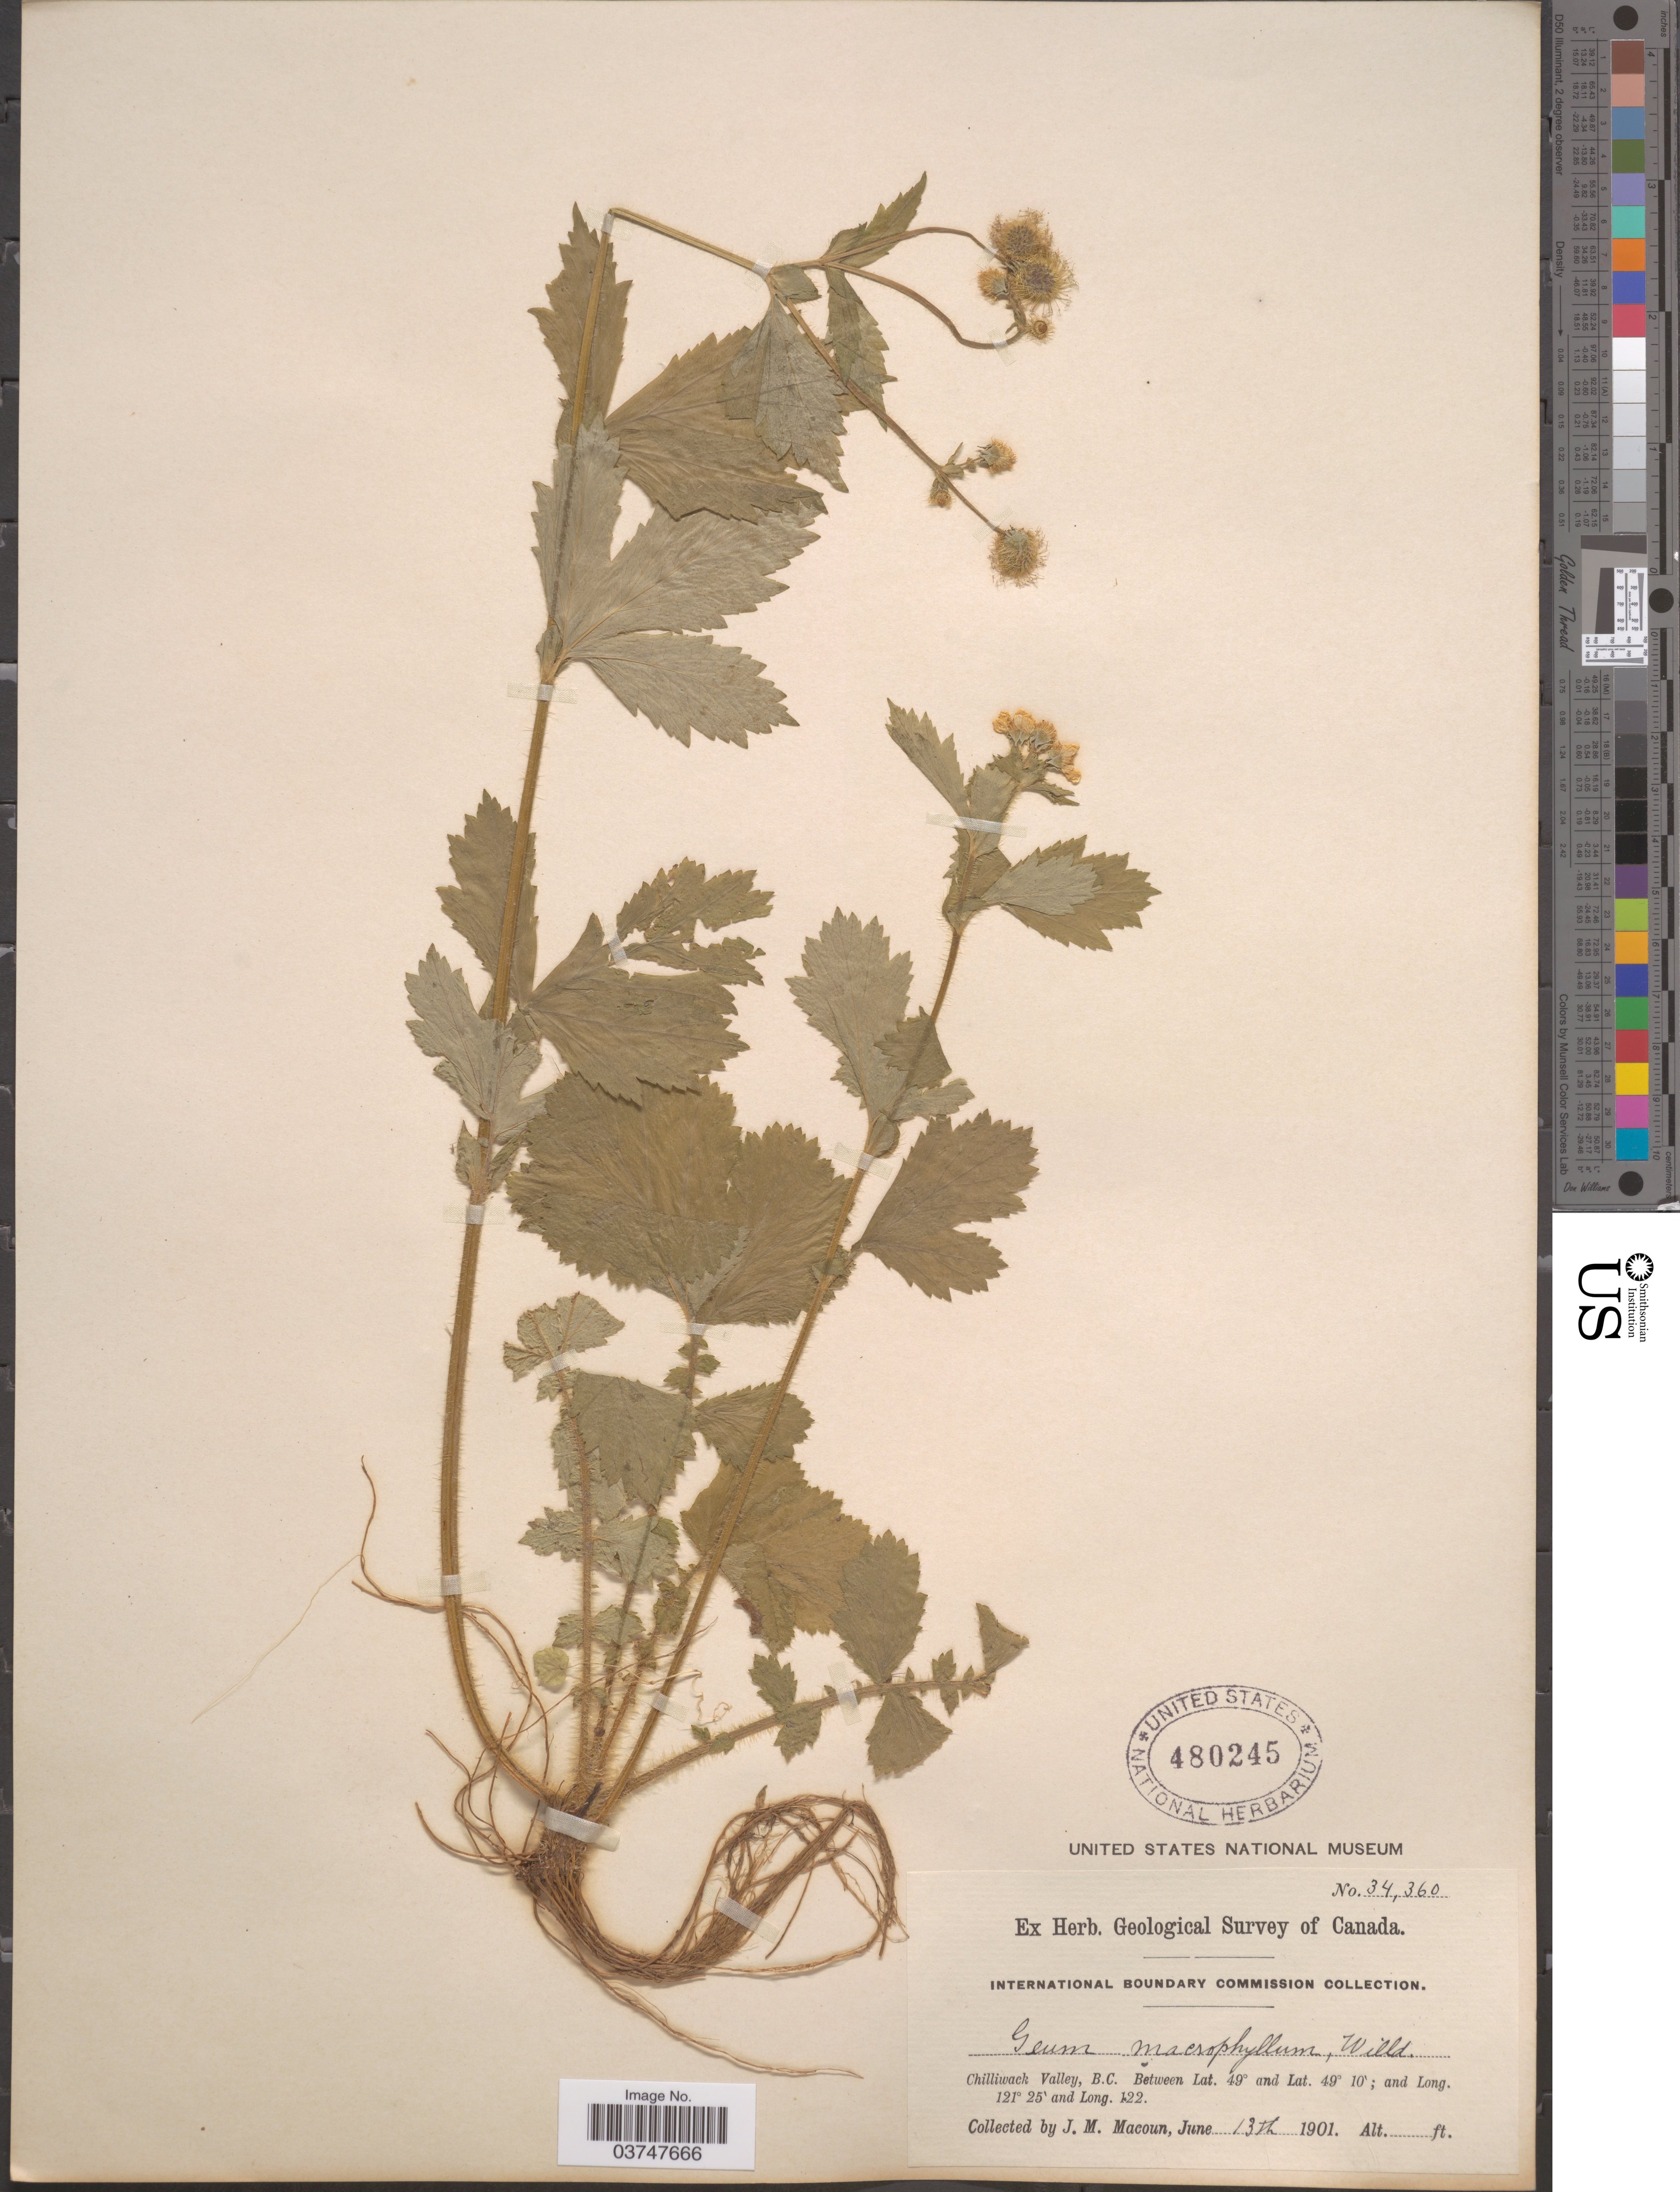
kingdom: Plantae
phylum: Tracheophyta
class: Magnoliopsida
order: Rosales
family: Rosaceae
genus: Geum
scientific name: Geum macrophyllum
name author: Willd.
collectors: J. M. Macoun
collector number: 34360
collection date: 1901-06-13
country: Canada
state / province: British Columbia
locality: Chilliwack Valley.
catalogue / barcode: US 480245